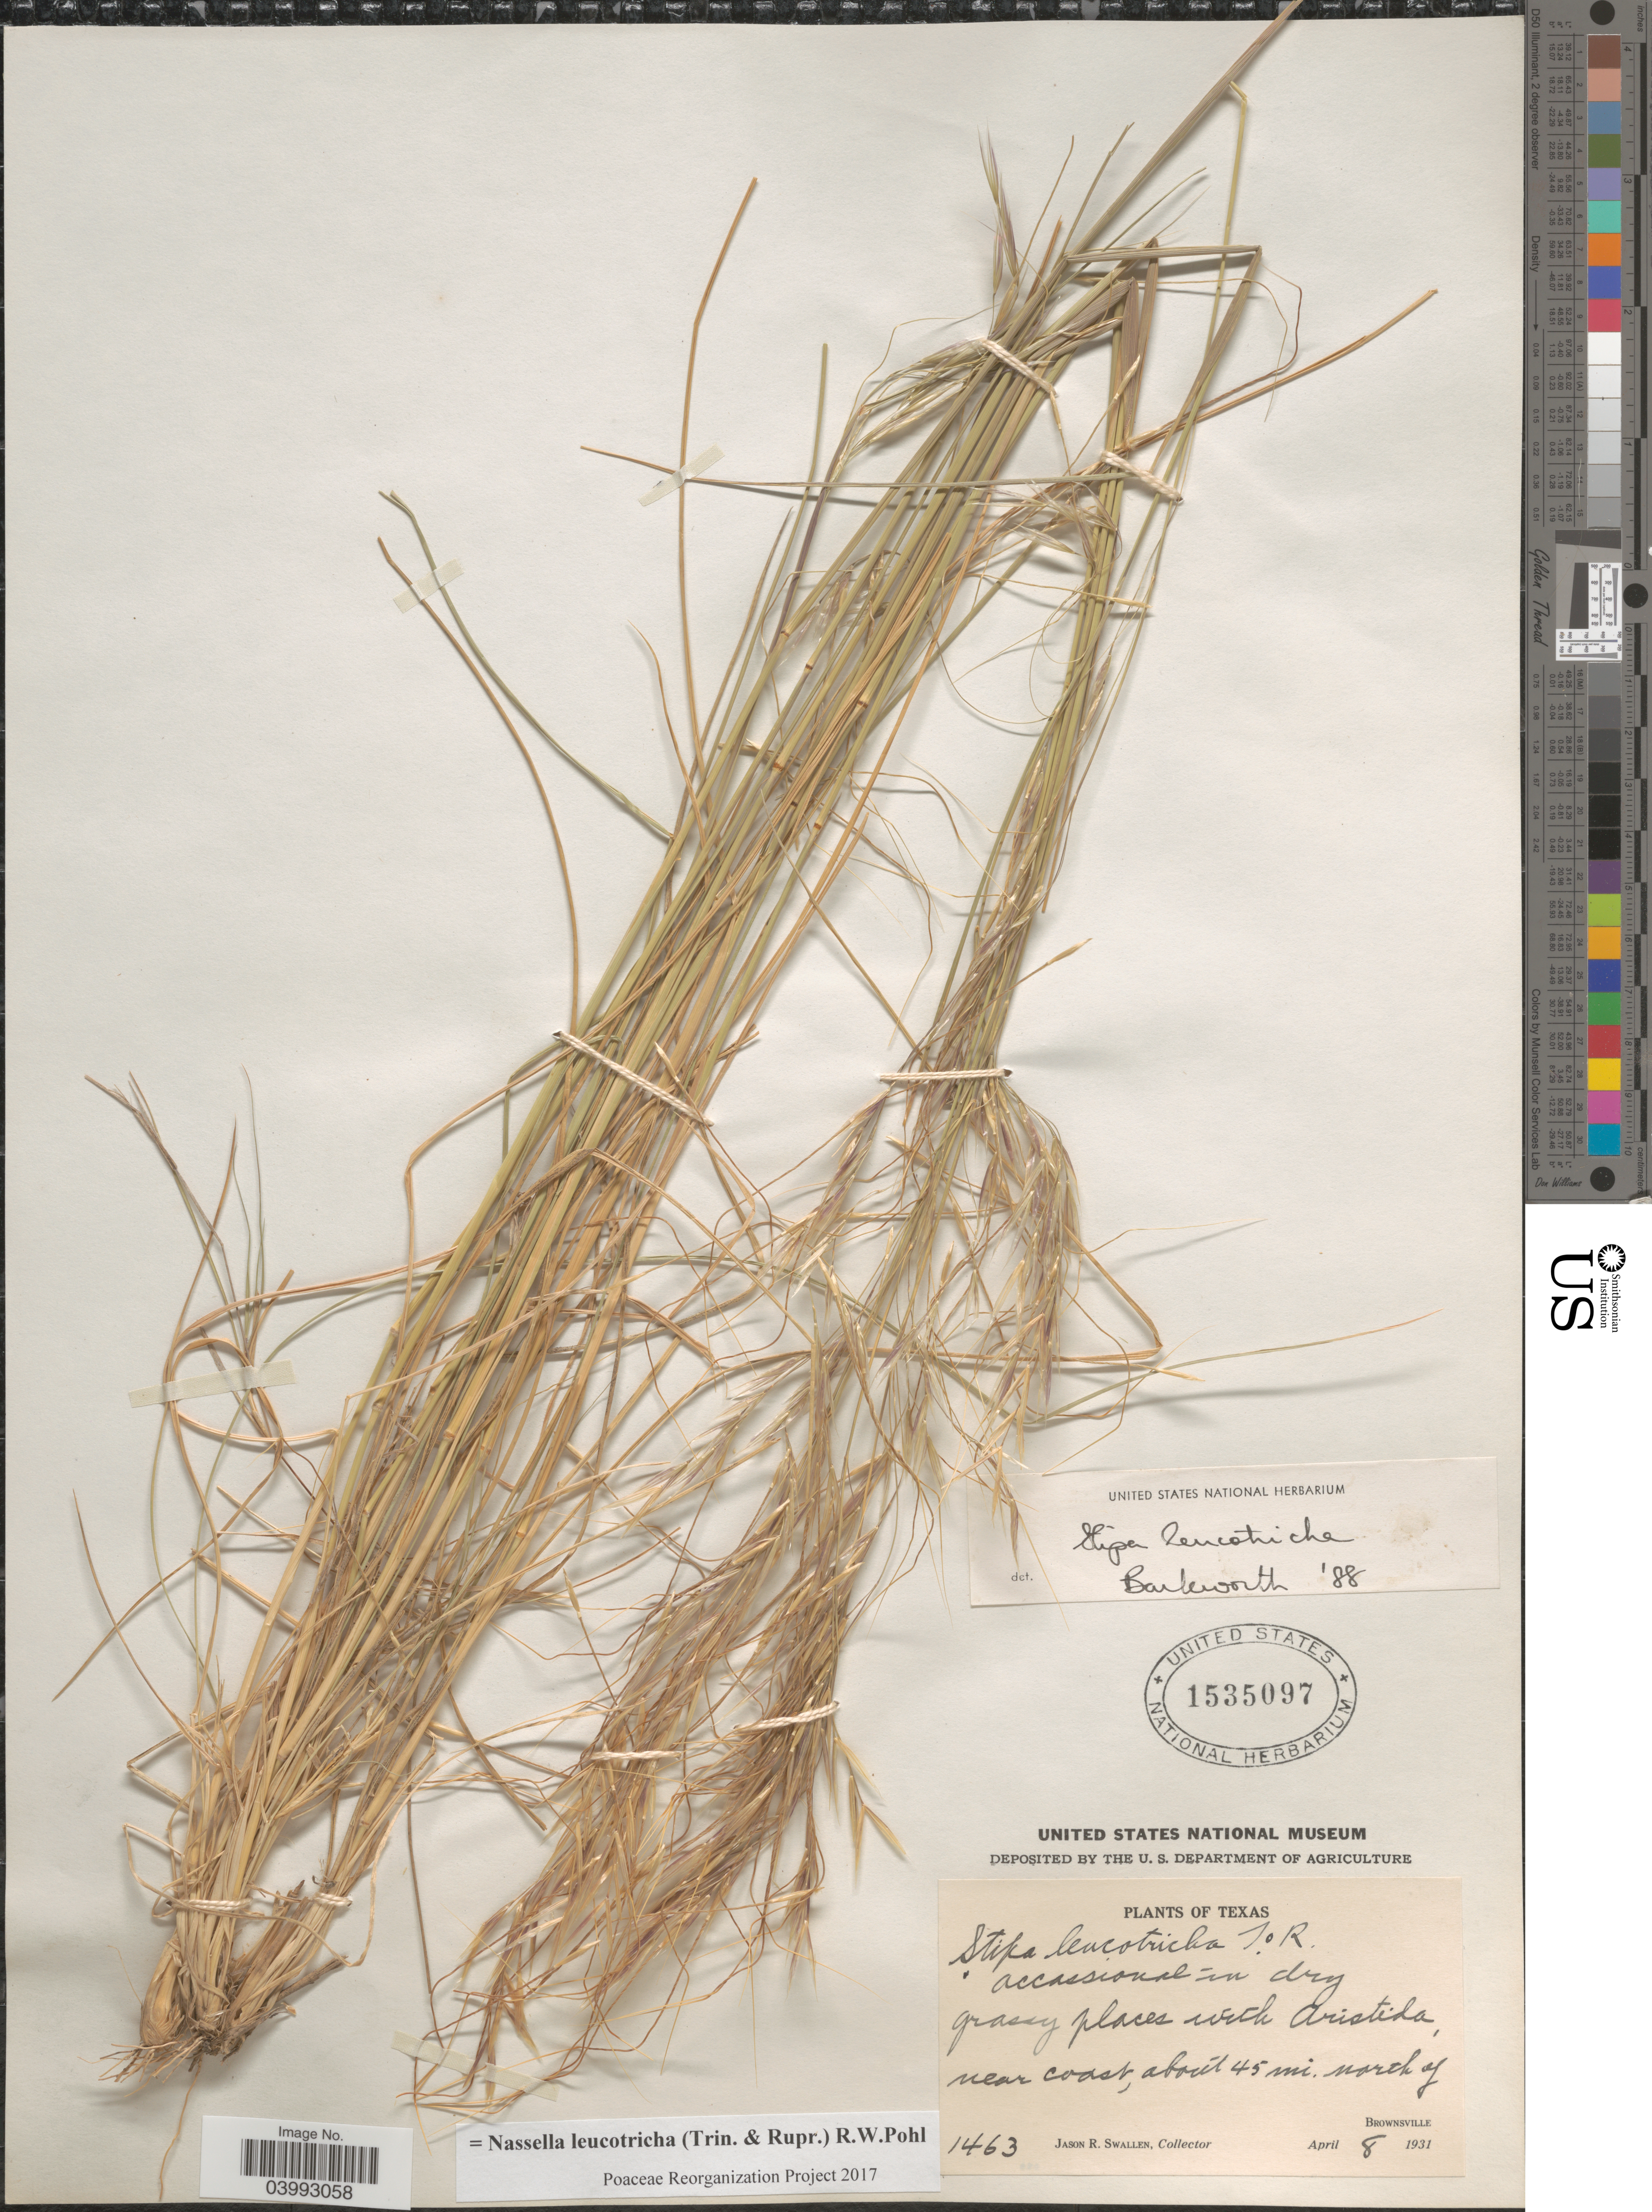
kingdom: Plantae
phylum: Tracheophyta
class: Liliopsida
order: Poales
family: Poaceae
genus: Nassella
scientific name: Nassella leucotricha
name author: (Trin. & Rupr.) R.W. Pohl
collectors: J. R. Swallen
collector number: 1463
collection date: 1931-04-08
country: United States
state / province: Texas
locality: Near coast, about 45 mi. north of Brownsville.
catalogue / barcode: US 1535097